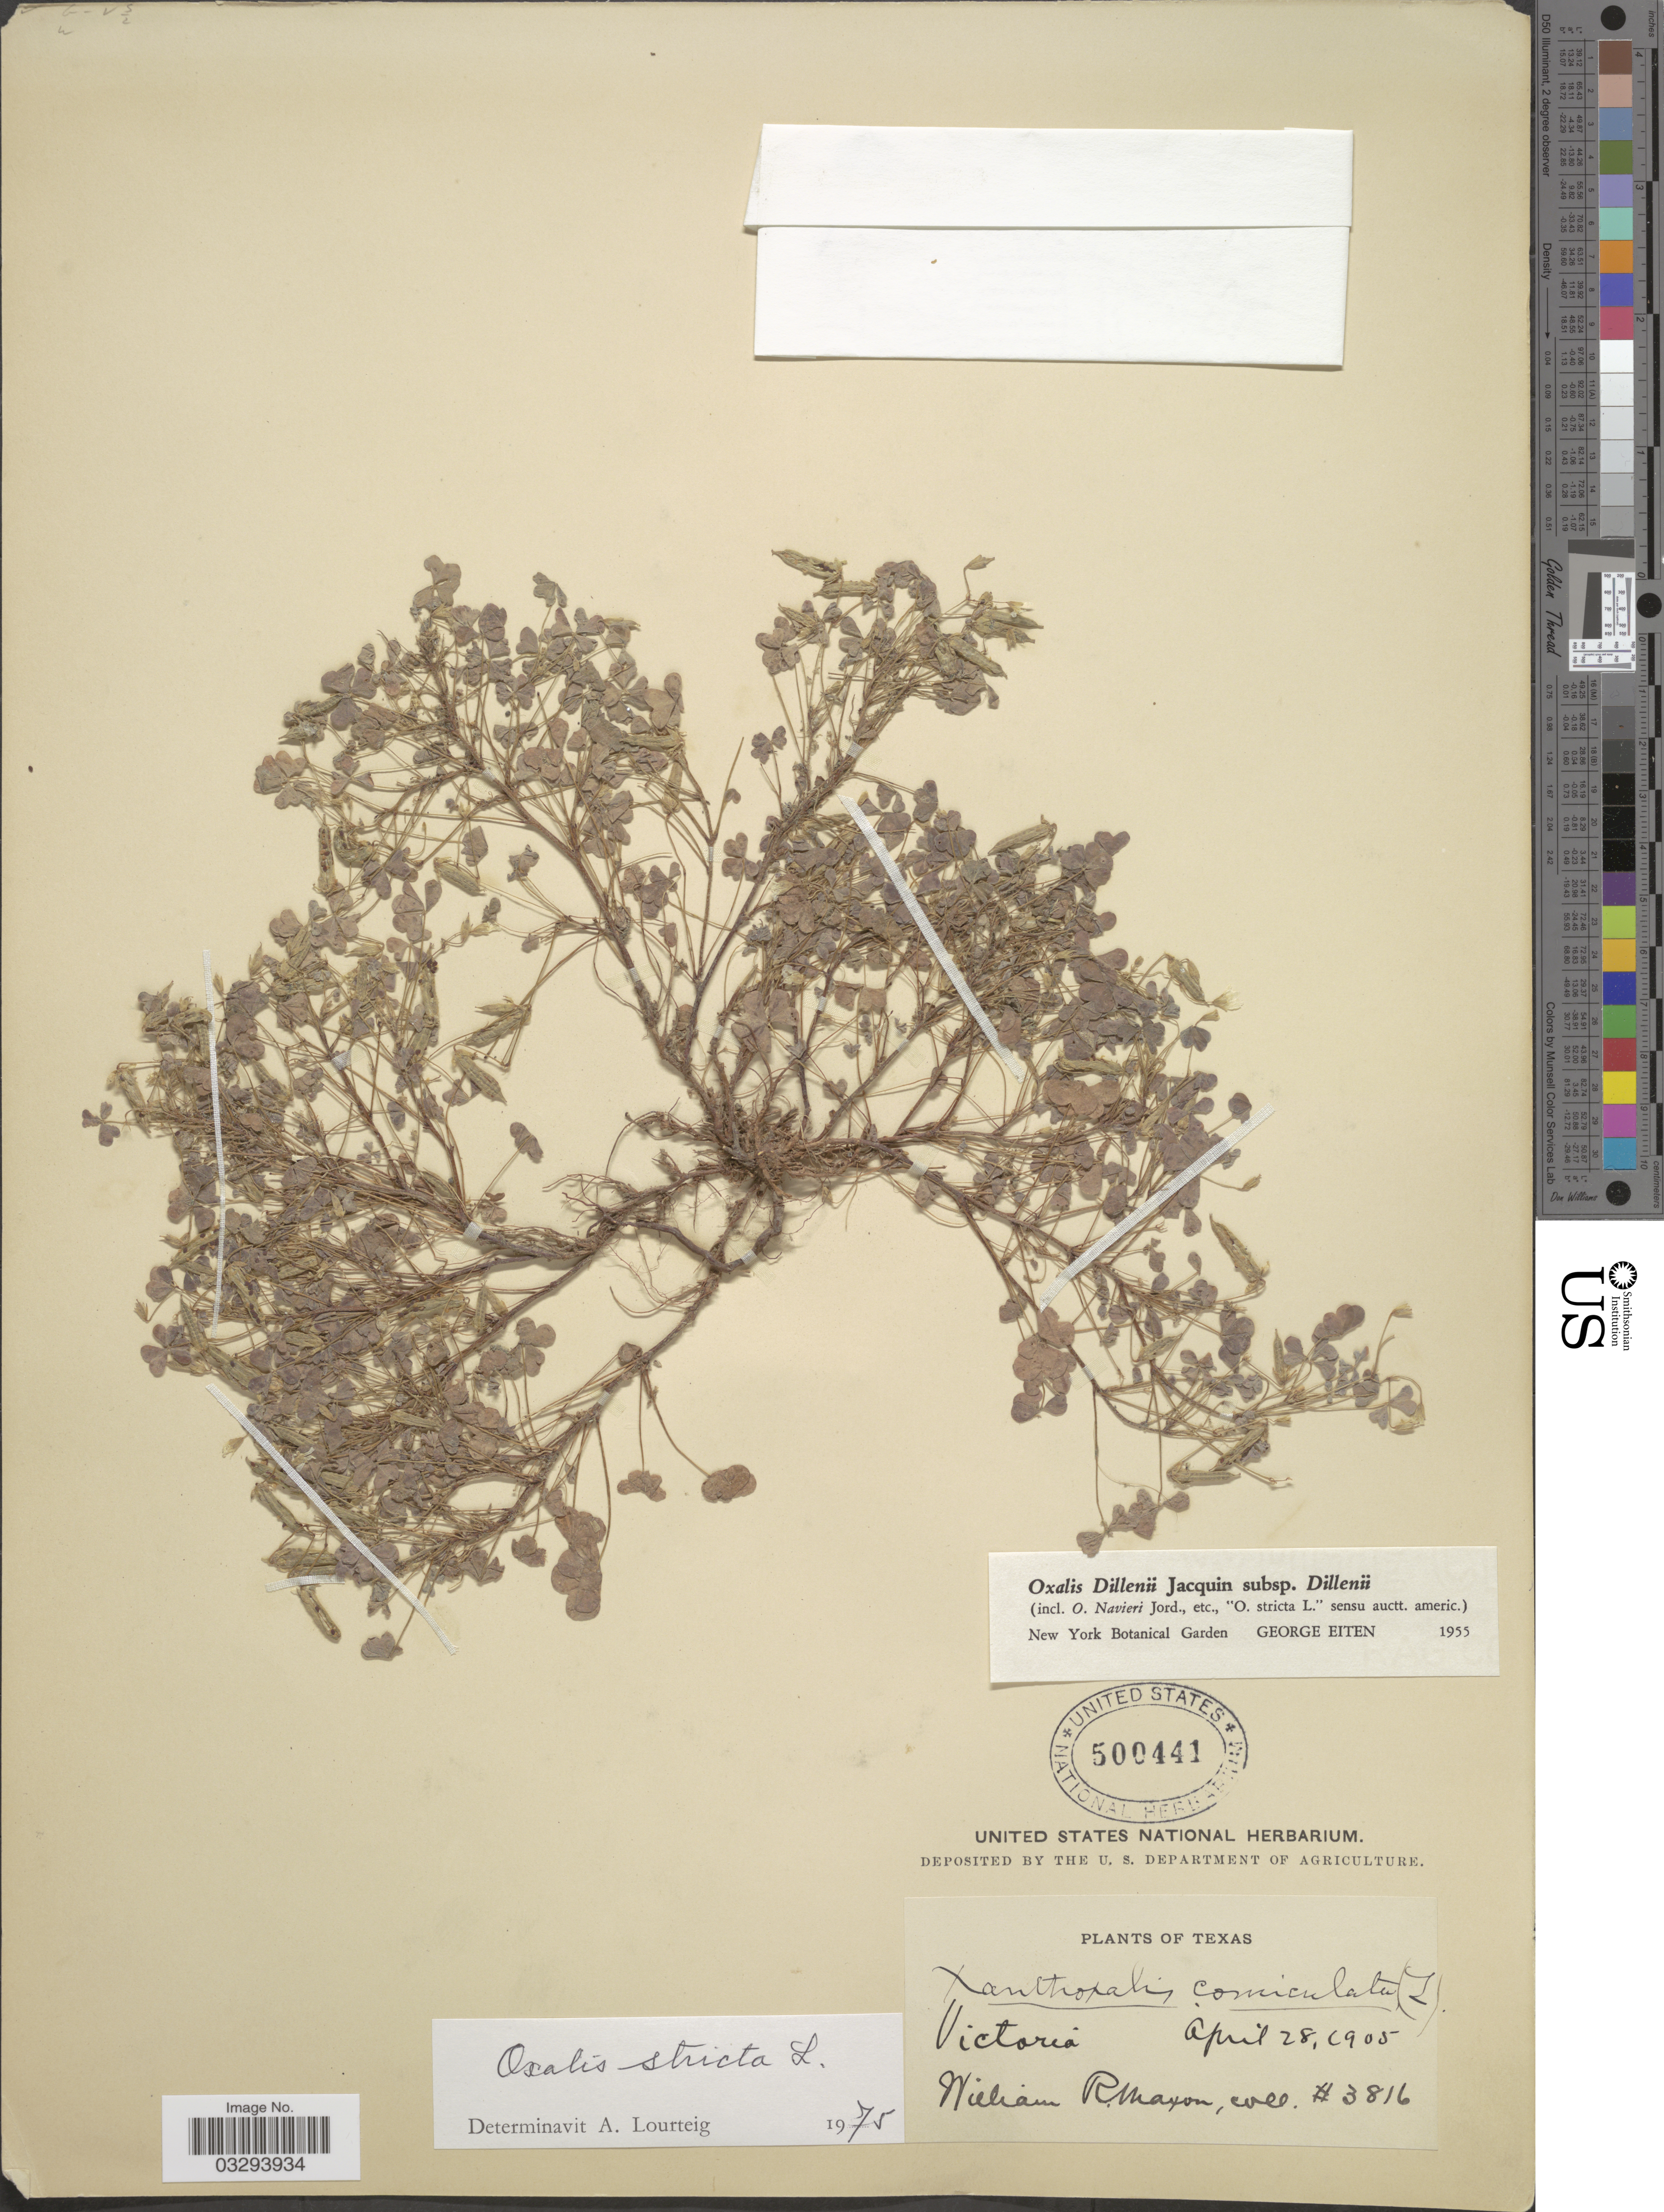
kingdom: Plantae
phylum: Tracheophyta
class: Magnoliopsida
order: Oxalidales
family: Oxalidaceae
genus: Oxalis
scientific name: Oxalis stricta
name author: L.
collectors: W. R. Maxon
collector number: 3816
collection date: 1905-04-28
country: United States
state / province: Texas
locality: Victoria.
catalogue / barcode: US 500441